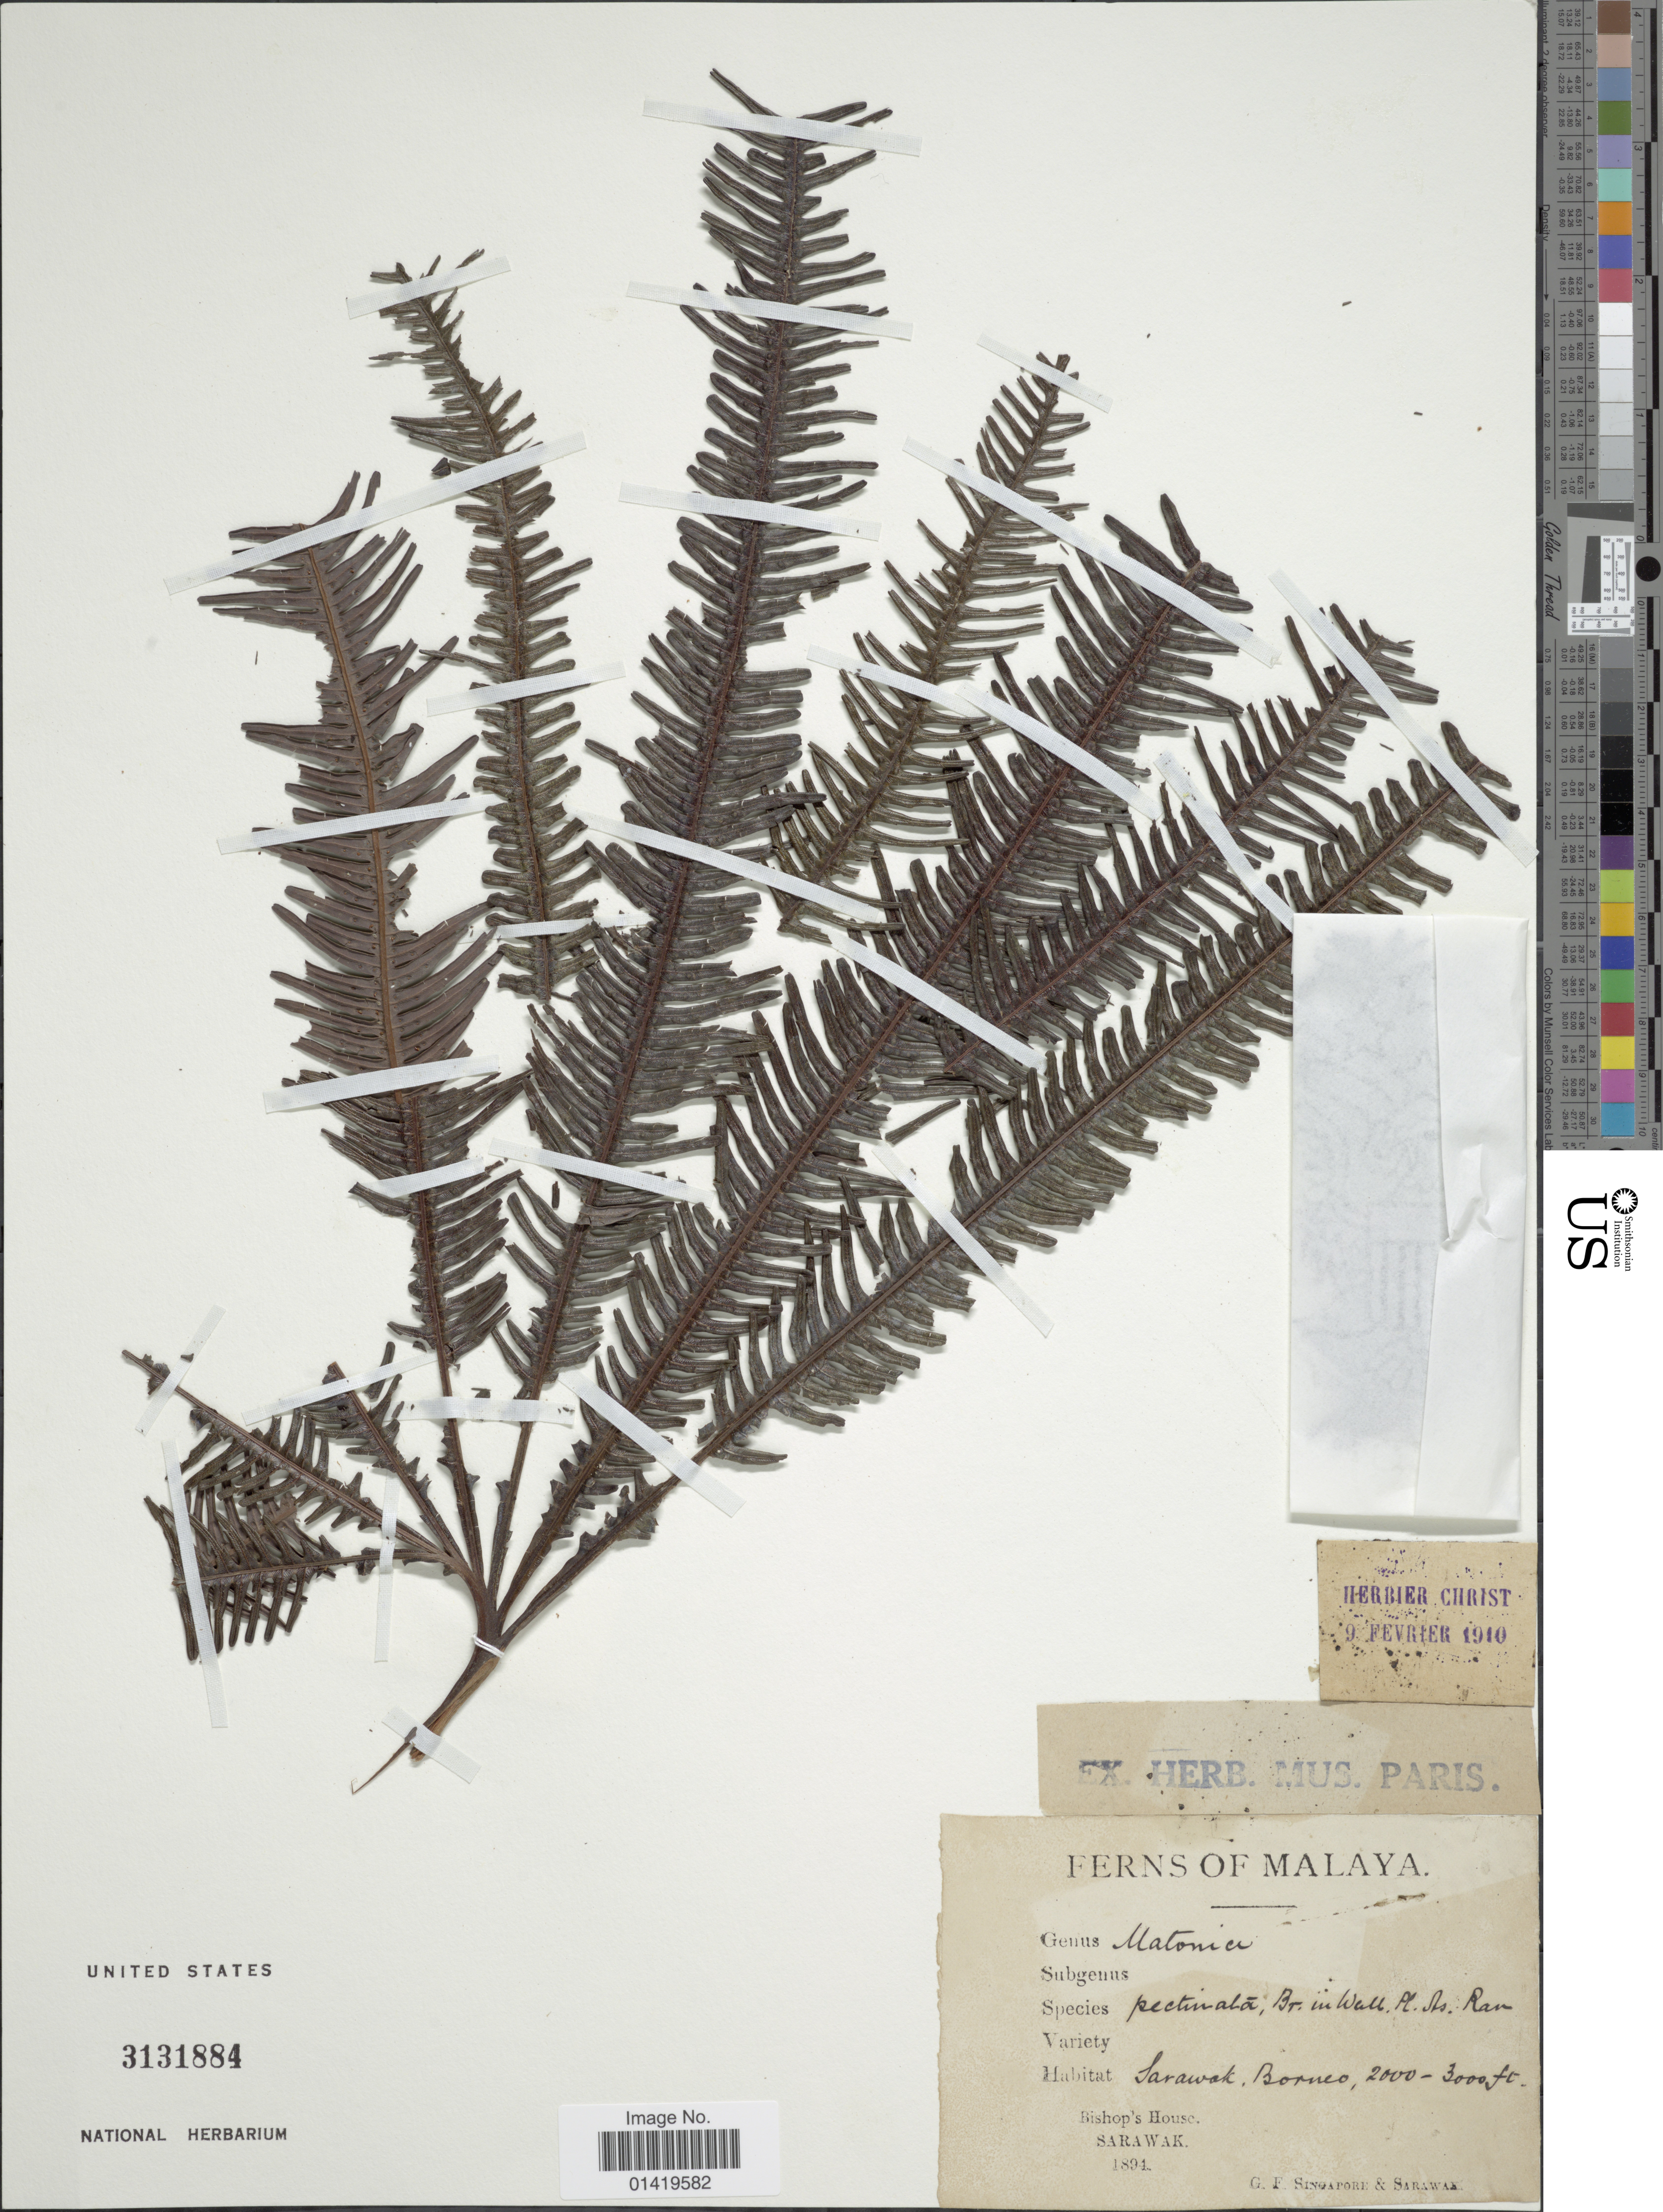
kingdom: Plantae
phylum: Tracheophyta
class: Polypodiopsida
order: Gleicheniales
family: Matoniaceae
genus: Matonia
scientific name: Matonia pectinata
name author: R. Br.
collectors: ex herb. Mus. Paris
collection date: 1894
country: Malaysia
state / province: Sarawak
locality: Ferns of Malaya. Sarawak, Borneo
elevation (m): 610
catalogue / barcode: US 3131884